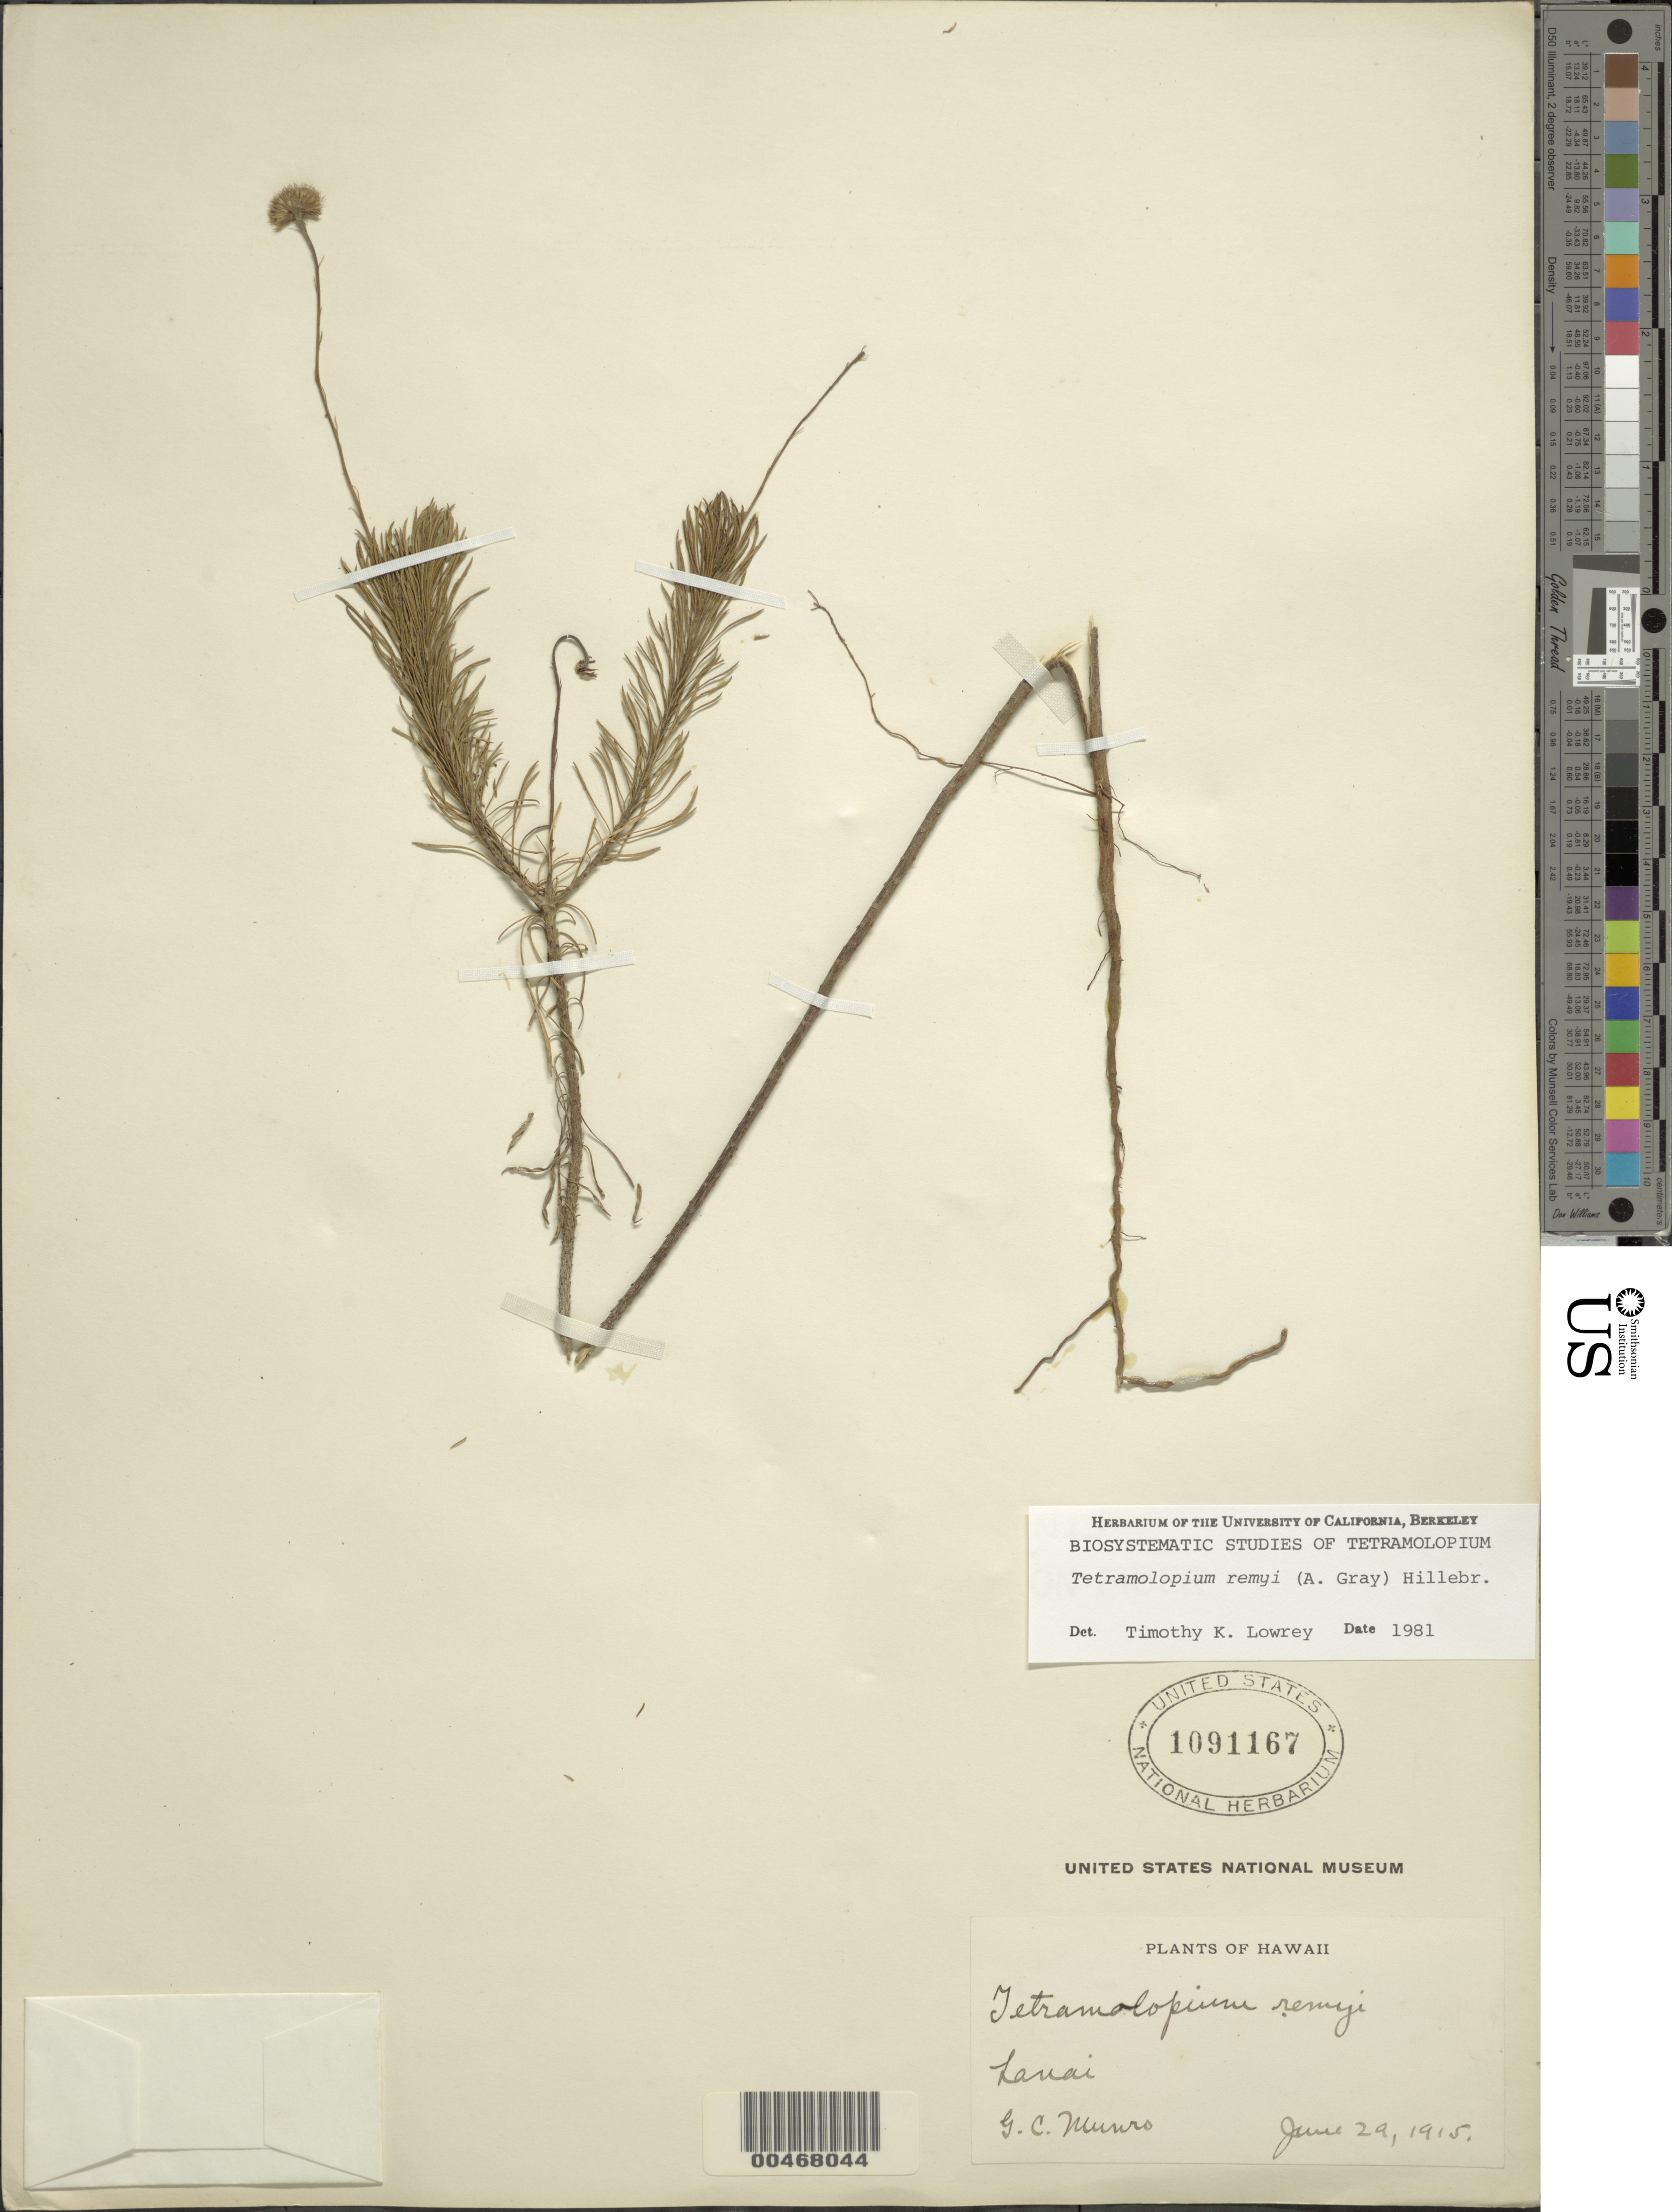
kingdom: Plantae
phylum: Tracheophyta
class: Magnoliopsida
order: Asterales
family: Asteraceae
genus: Tetramolopium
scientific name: Tetramolopium remyi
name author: (A. Gray) Hillebr.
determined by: Lowrey, T. K.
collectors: G. C. Munro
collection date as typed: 29 Jun 1915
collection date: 1915-06-29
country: United States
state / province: Hawaii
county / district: Maui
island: Lana'i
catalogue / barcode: US 1091167